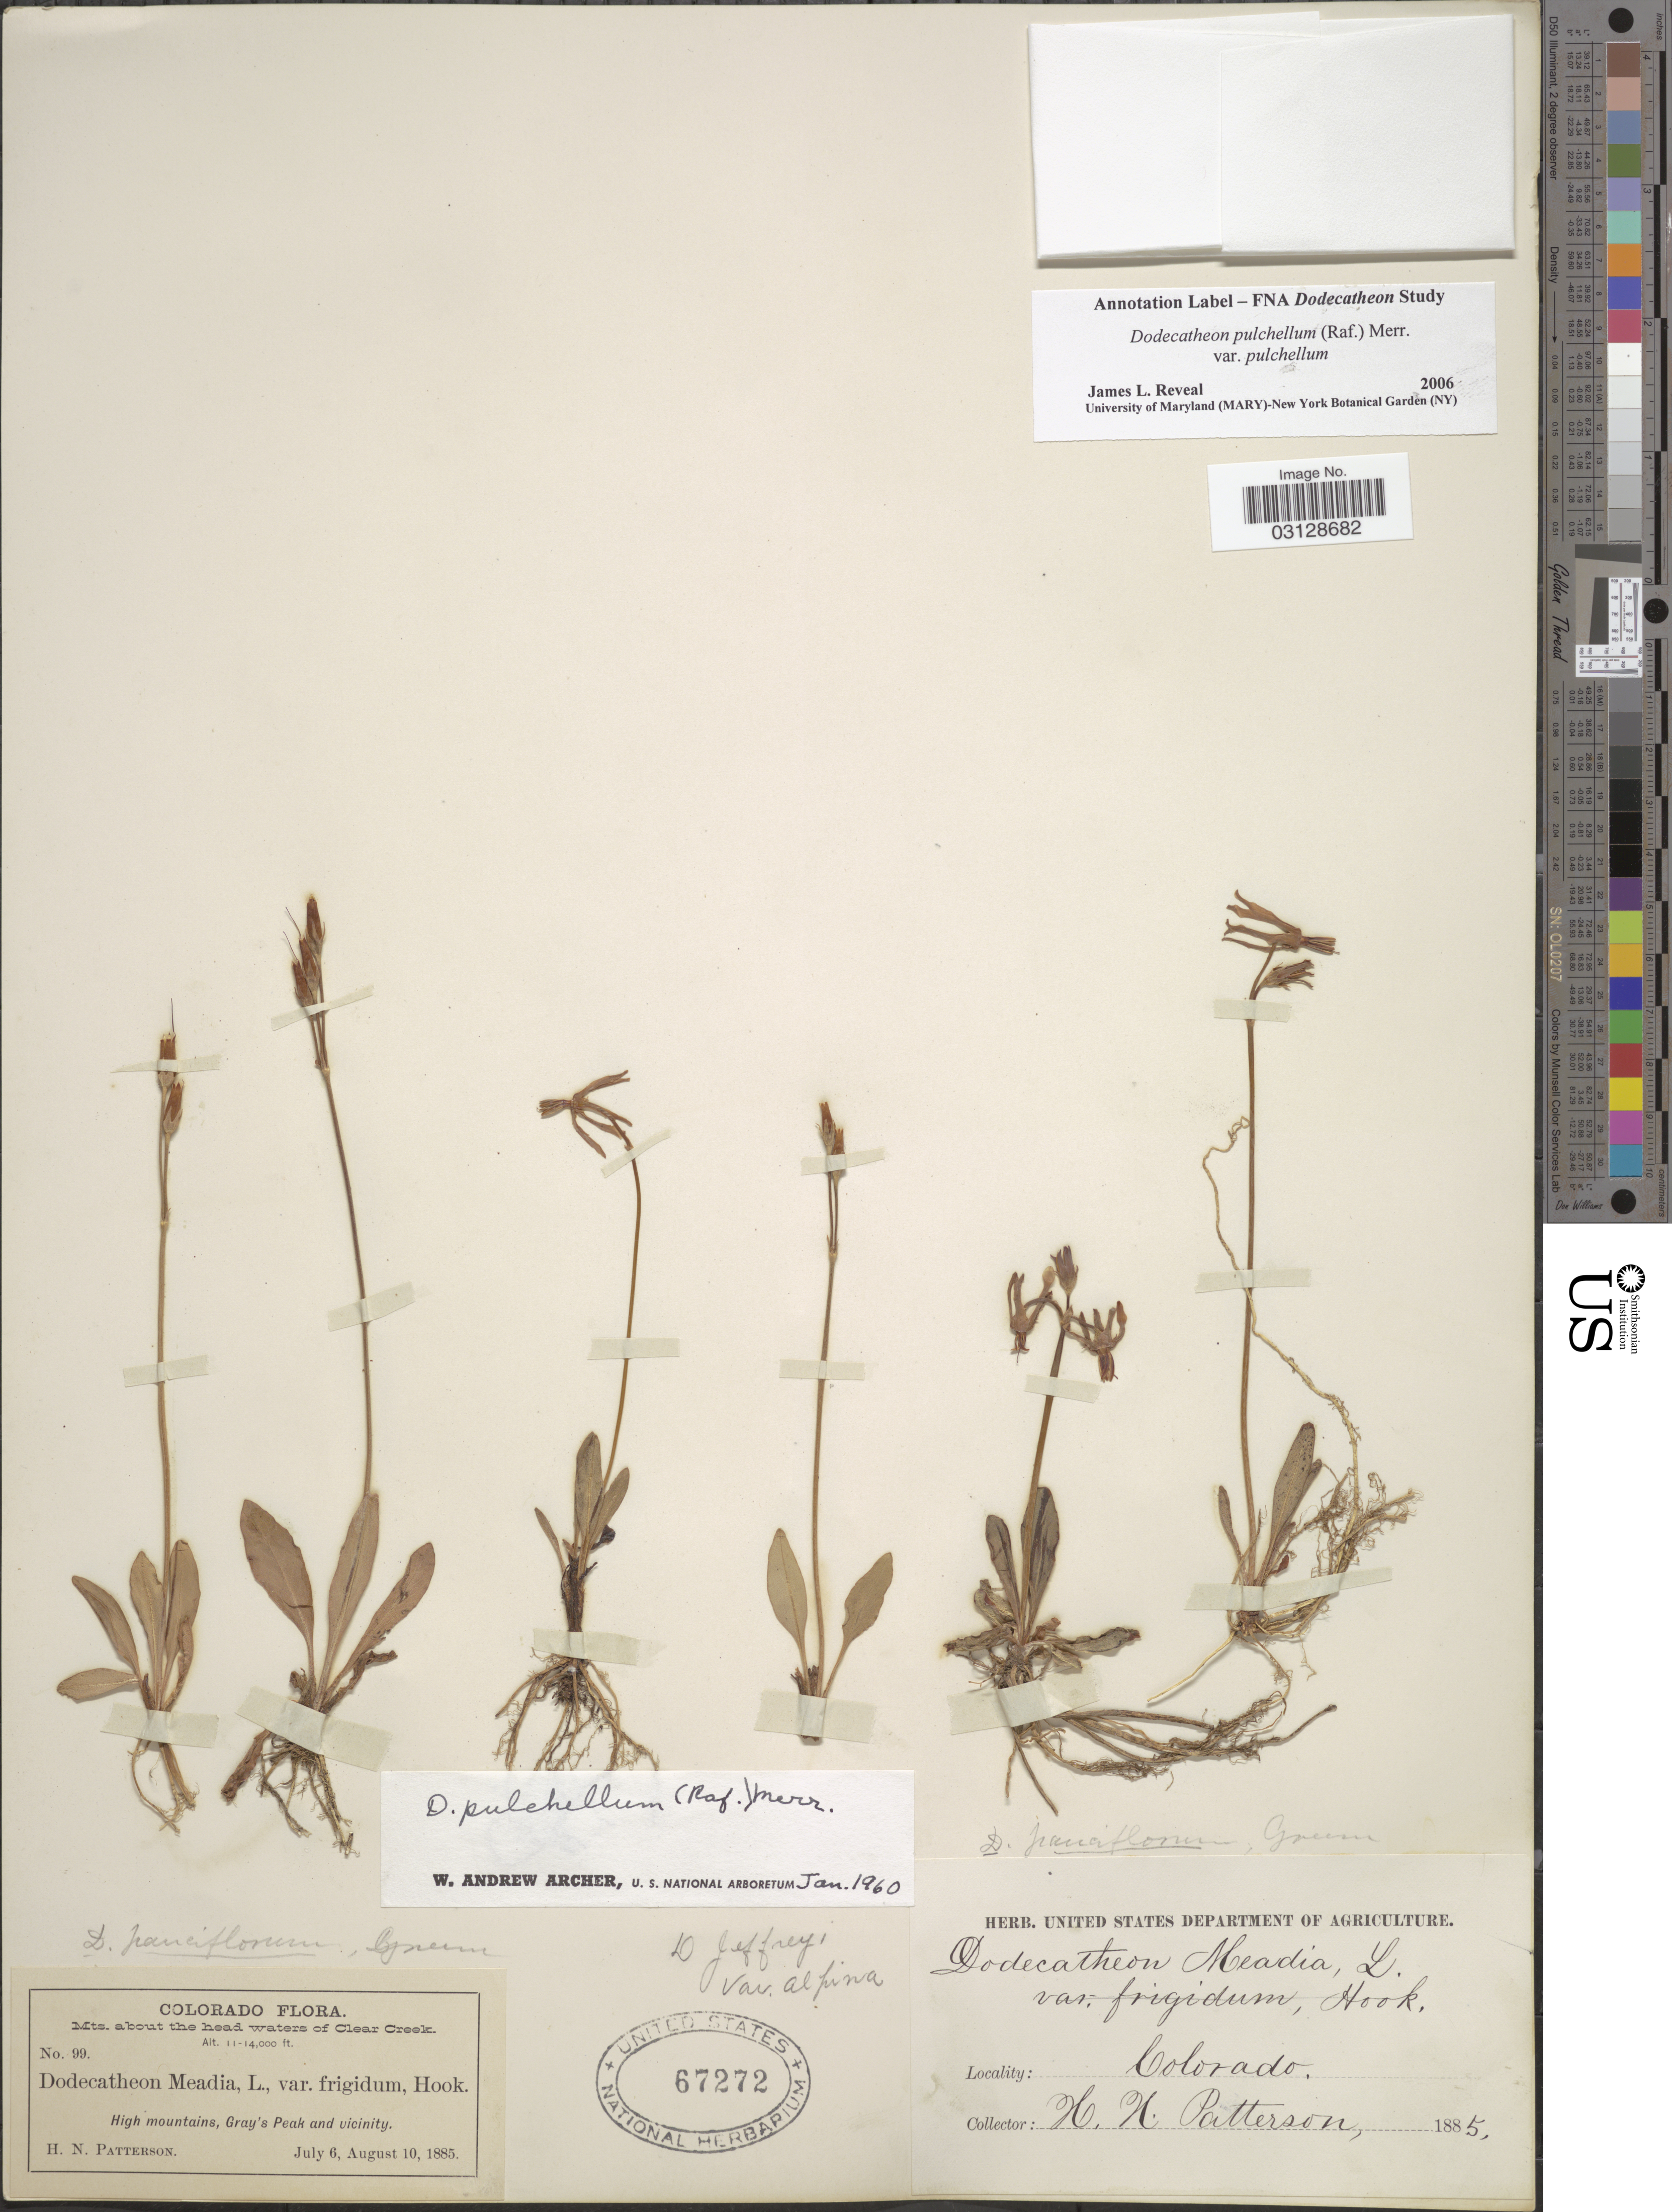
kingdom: Plantae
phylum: Tracheophyta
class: Magnoliopsida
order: Ericales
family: Primulaceae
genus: Dodecatheon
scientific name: Dodecatheon pulchellum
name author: (Raf.) Merr.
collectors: H. N. Patterson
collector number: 99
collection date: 1885-07-06/1885-08-10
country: United States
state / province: Colorado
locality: Mts. about the head waters of Clear Creek. High mountains, Gray's Peak and vicinity.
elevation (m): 3353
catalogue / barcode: US 67272